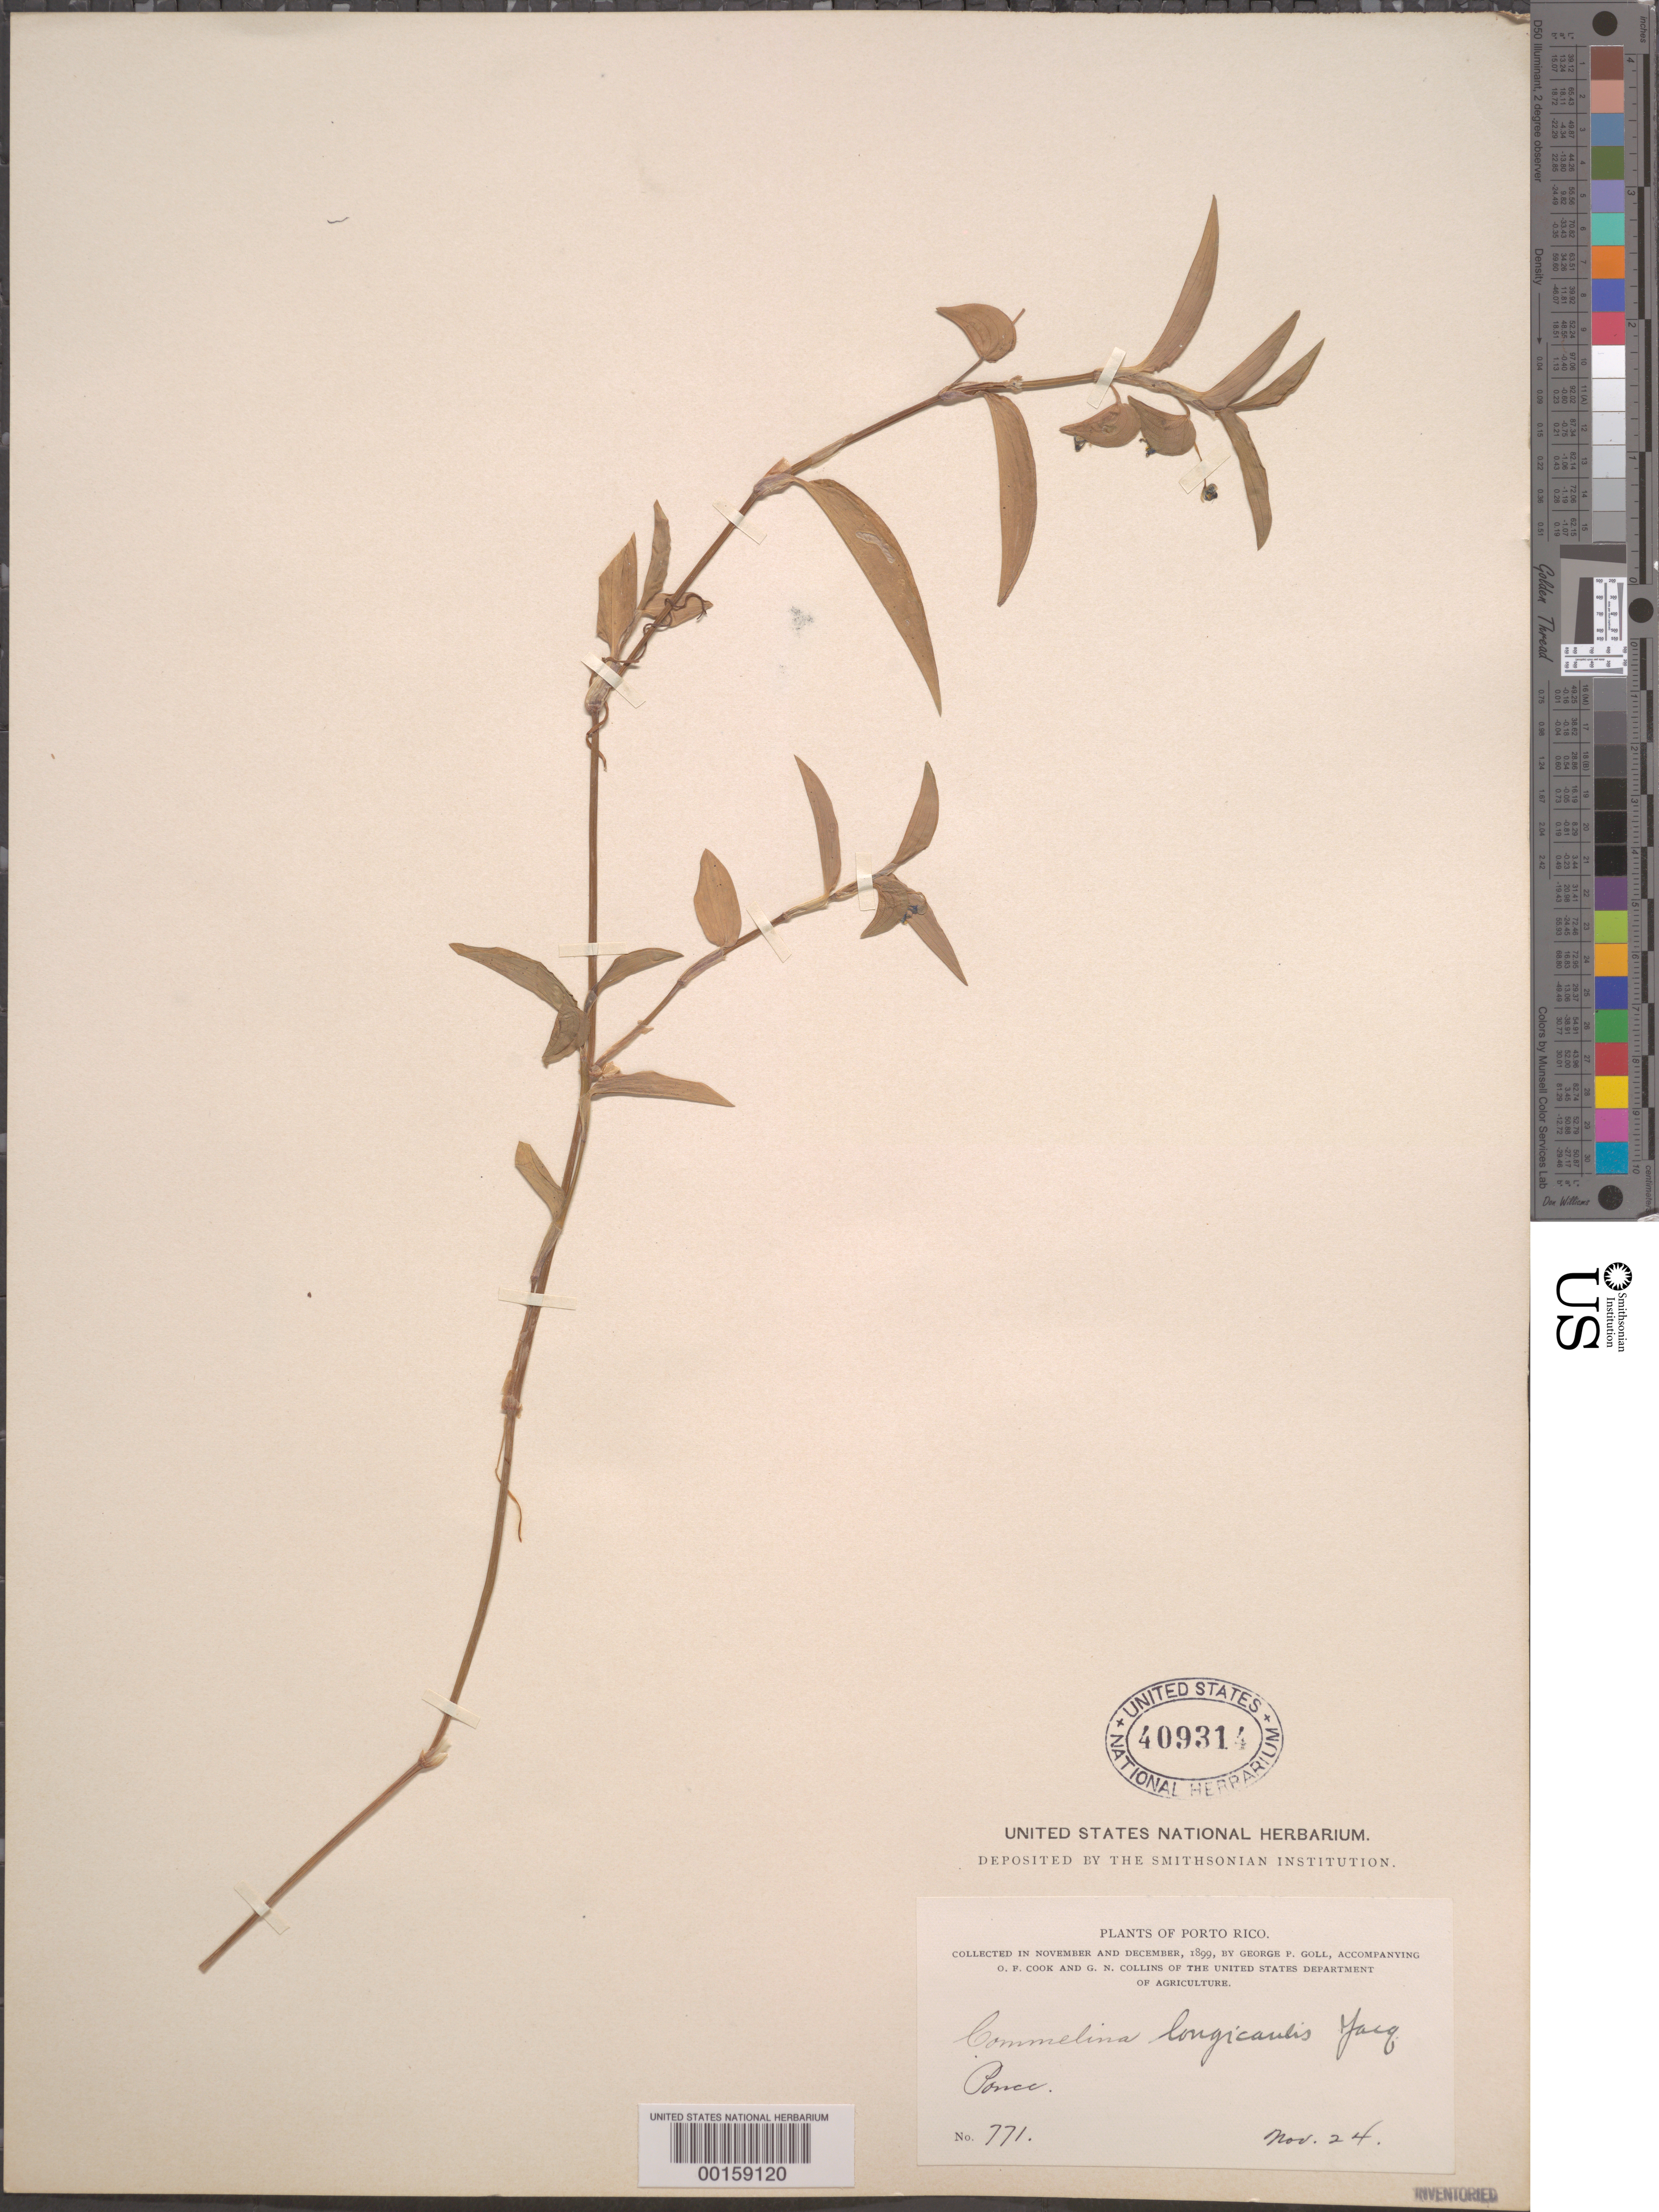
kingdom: Plantae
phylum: Tracheophyta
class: Liliopsida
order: Commelinales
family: Commelinaceae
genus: Commelina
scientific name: Commelina diffusa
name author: Burm. f.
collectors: G. Goll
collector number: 771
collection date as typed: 24 Nov 1899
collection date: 1899-11-24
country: Puerto Rico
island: Greater Antilles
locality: Ponce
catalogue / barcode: US 409314